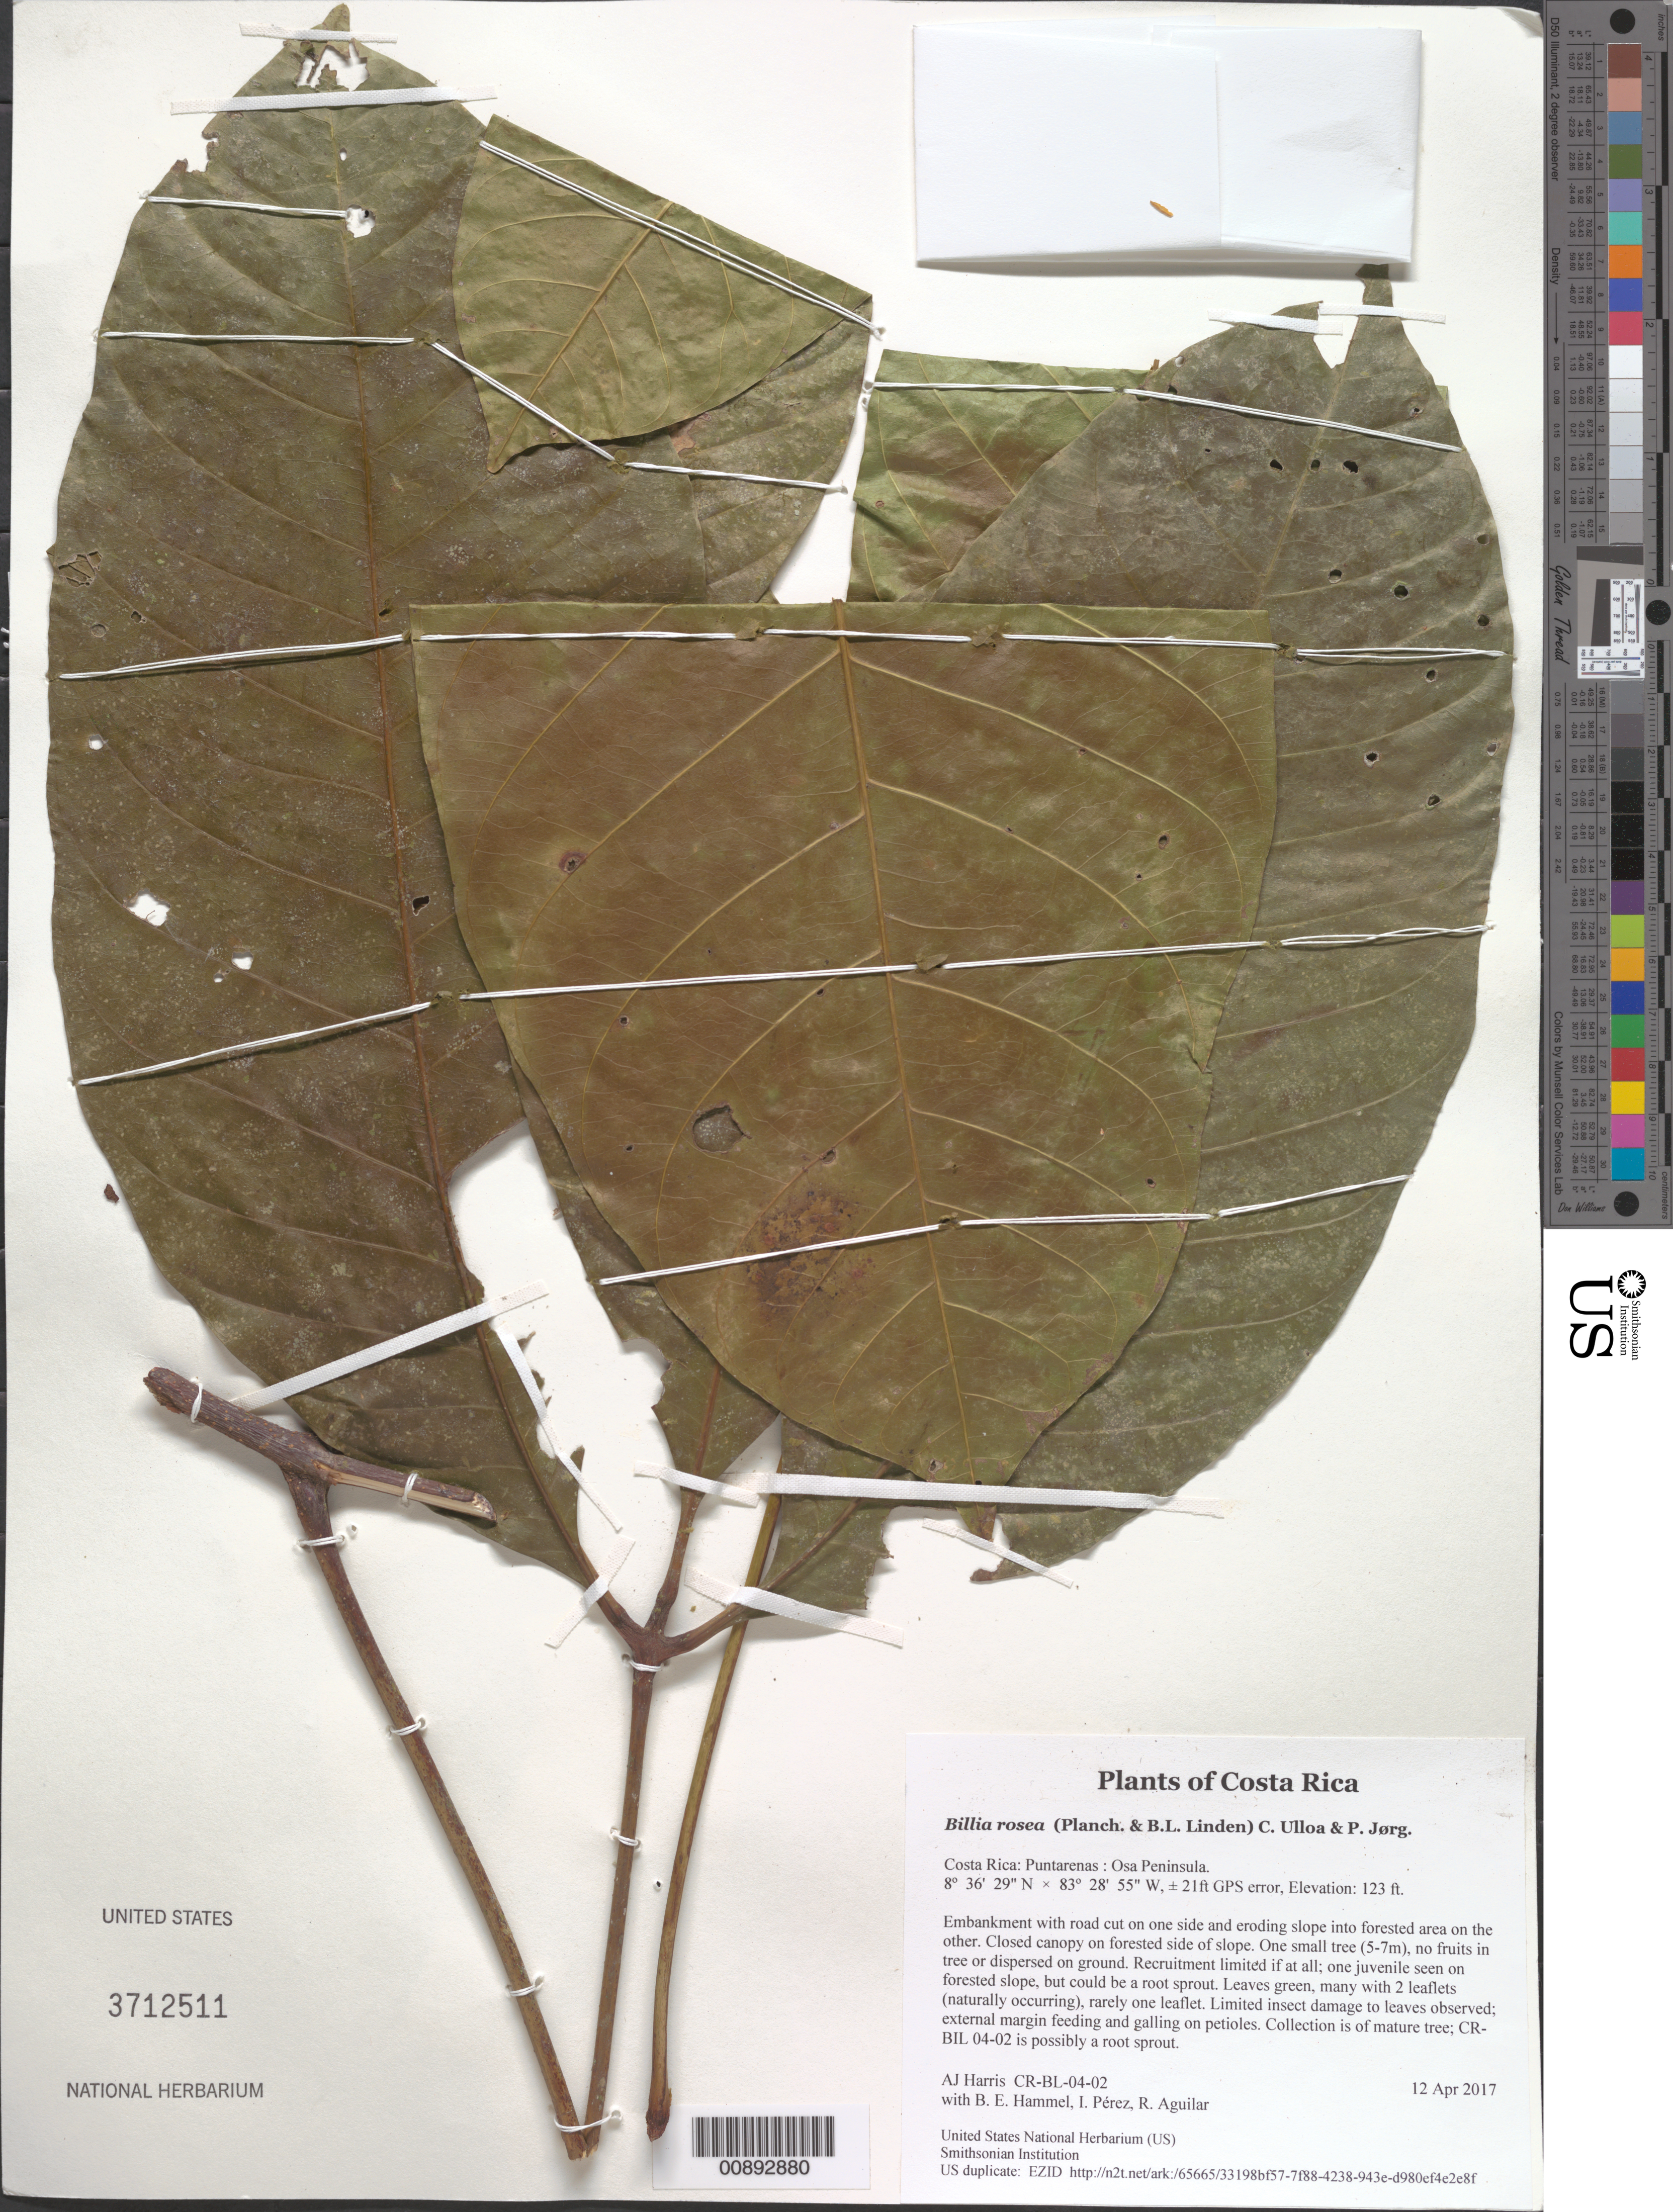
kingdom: Plantae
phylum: Tracheophyta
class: Magnoliopsida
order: Sapindales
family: Sapindaceae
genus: Billia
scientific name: Billia rosea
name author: (Planch. & Linden) C. Ulloa & P.M. Jørg.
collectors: A. J. Harris, B. Hammel, I. Pérez & R. Aguilar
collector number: CR-BL-04-02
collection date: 2017-04-12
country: Costa Rica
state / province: Puntarenas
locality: Osa Peninsula.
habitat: Embankment with road cut on one side and eroding slope into forested area on the other. Closed canopy on forested side of slope.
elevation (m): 37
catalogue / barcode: US 3712511